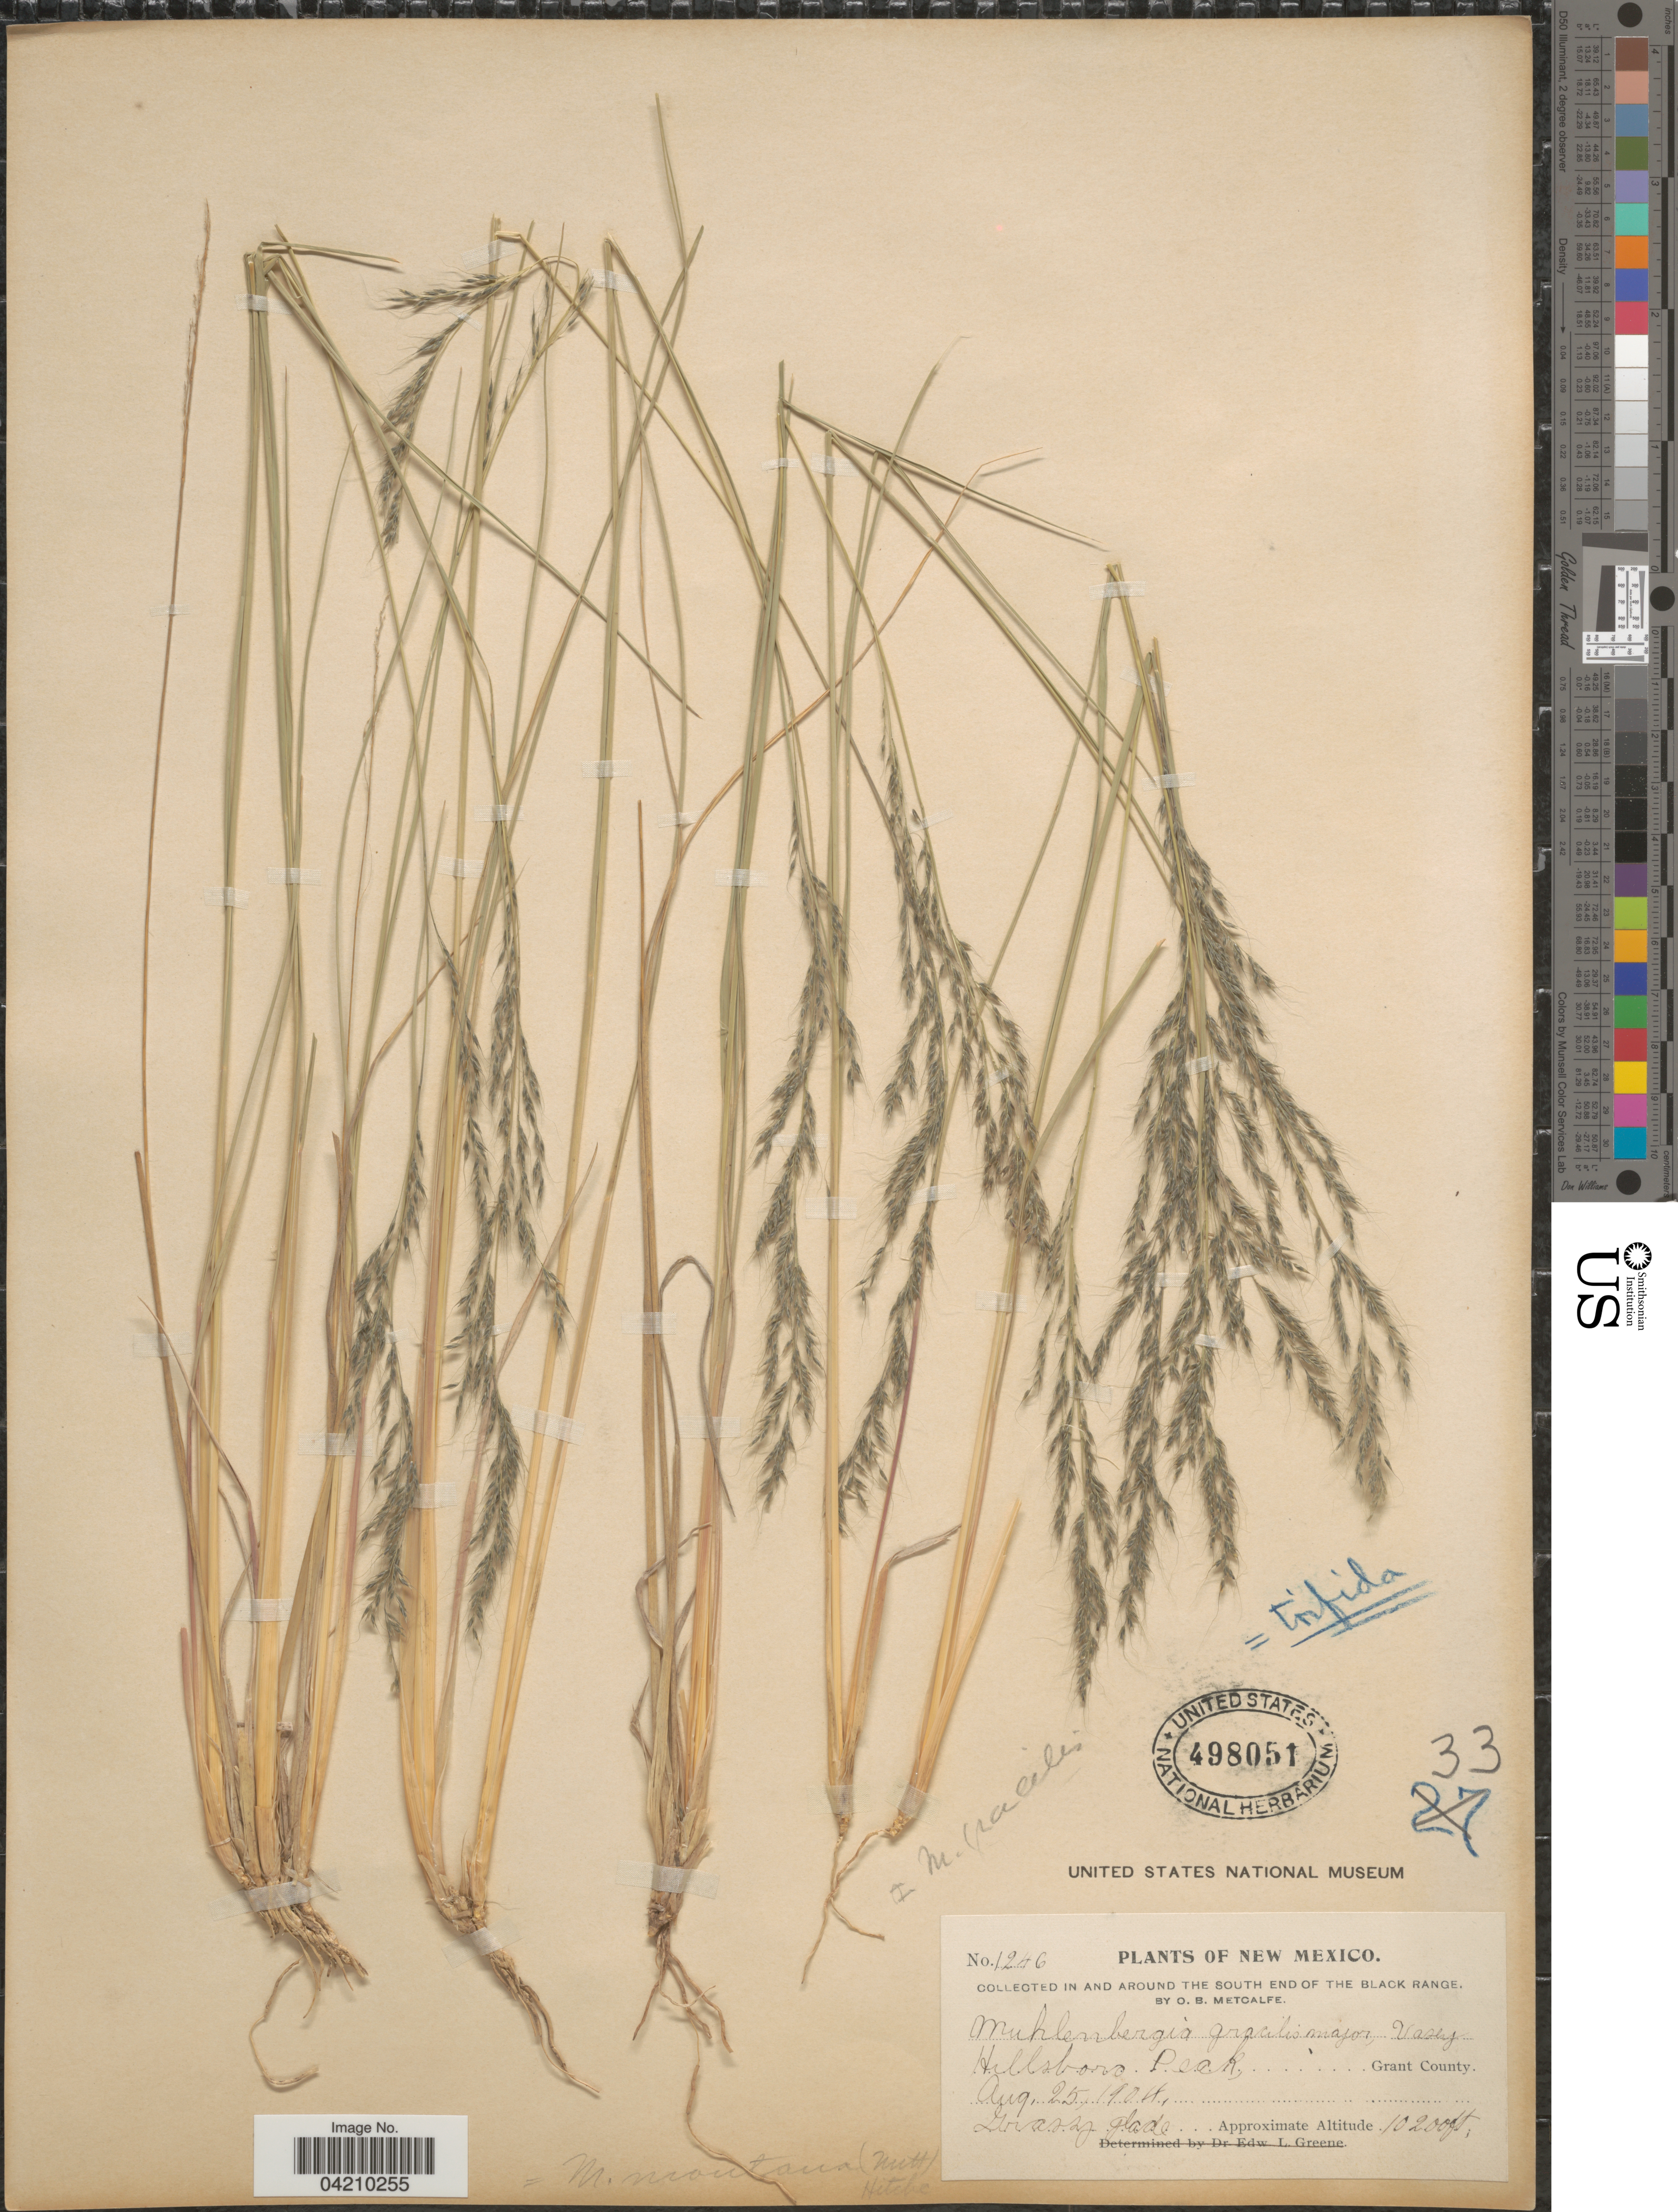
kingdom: Plantae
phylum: Tracheophyta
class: Liliopsida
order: Poales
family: Poaceae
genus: Muhlenbergia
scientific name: Muhlenbergia montana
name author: (Nutt.) Hitchc.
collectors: O. B. Metcalfe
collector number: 1246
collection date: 1904-08-25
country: United States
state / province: New Mexico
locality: In and around the south end of the Black Range. Hillsboro Peak, Grant County.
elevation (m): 3109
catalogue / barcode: US 498051